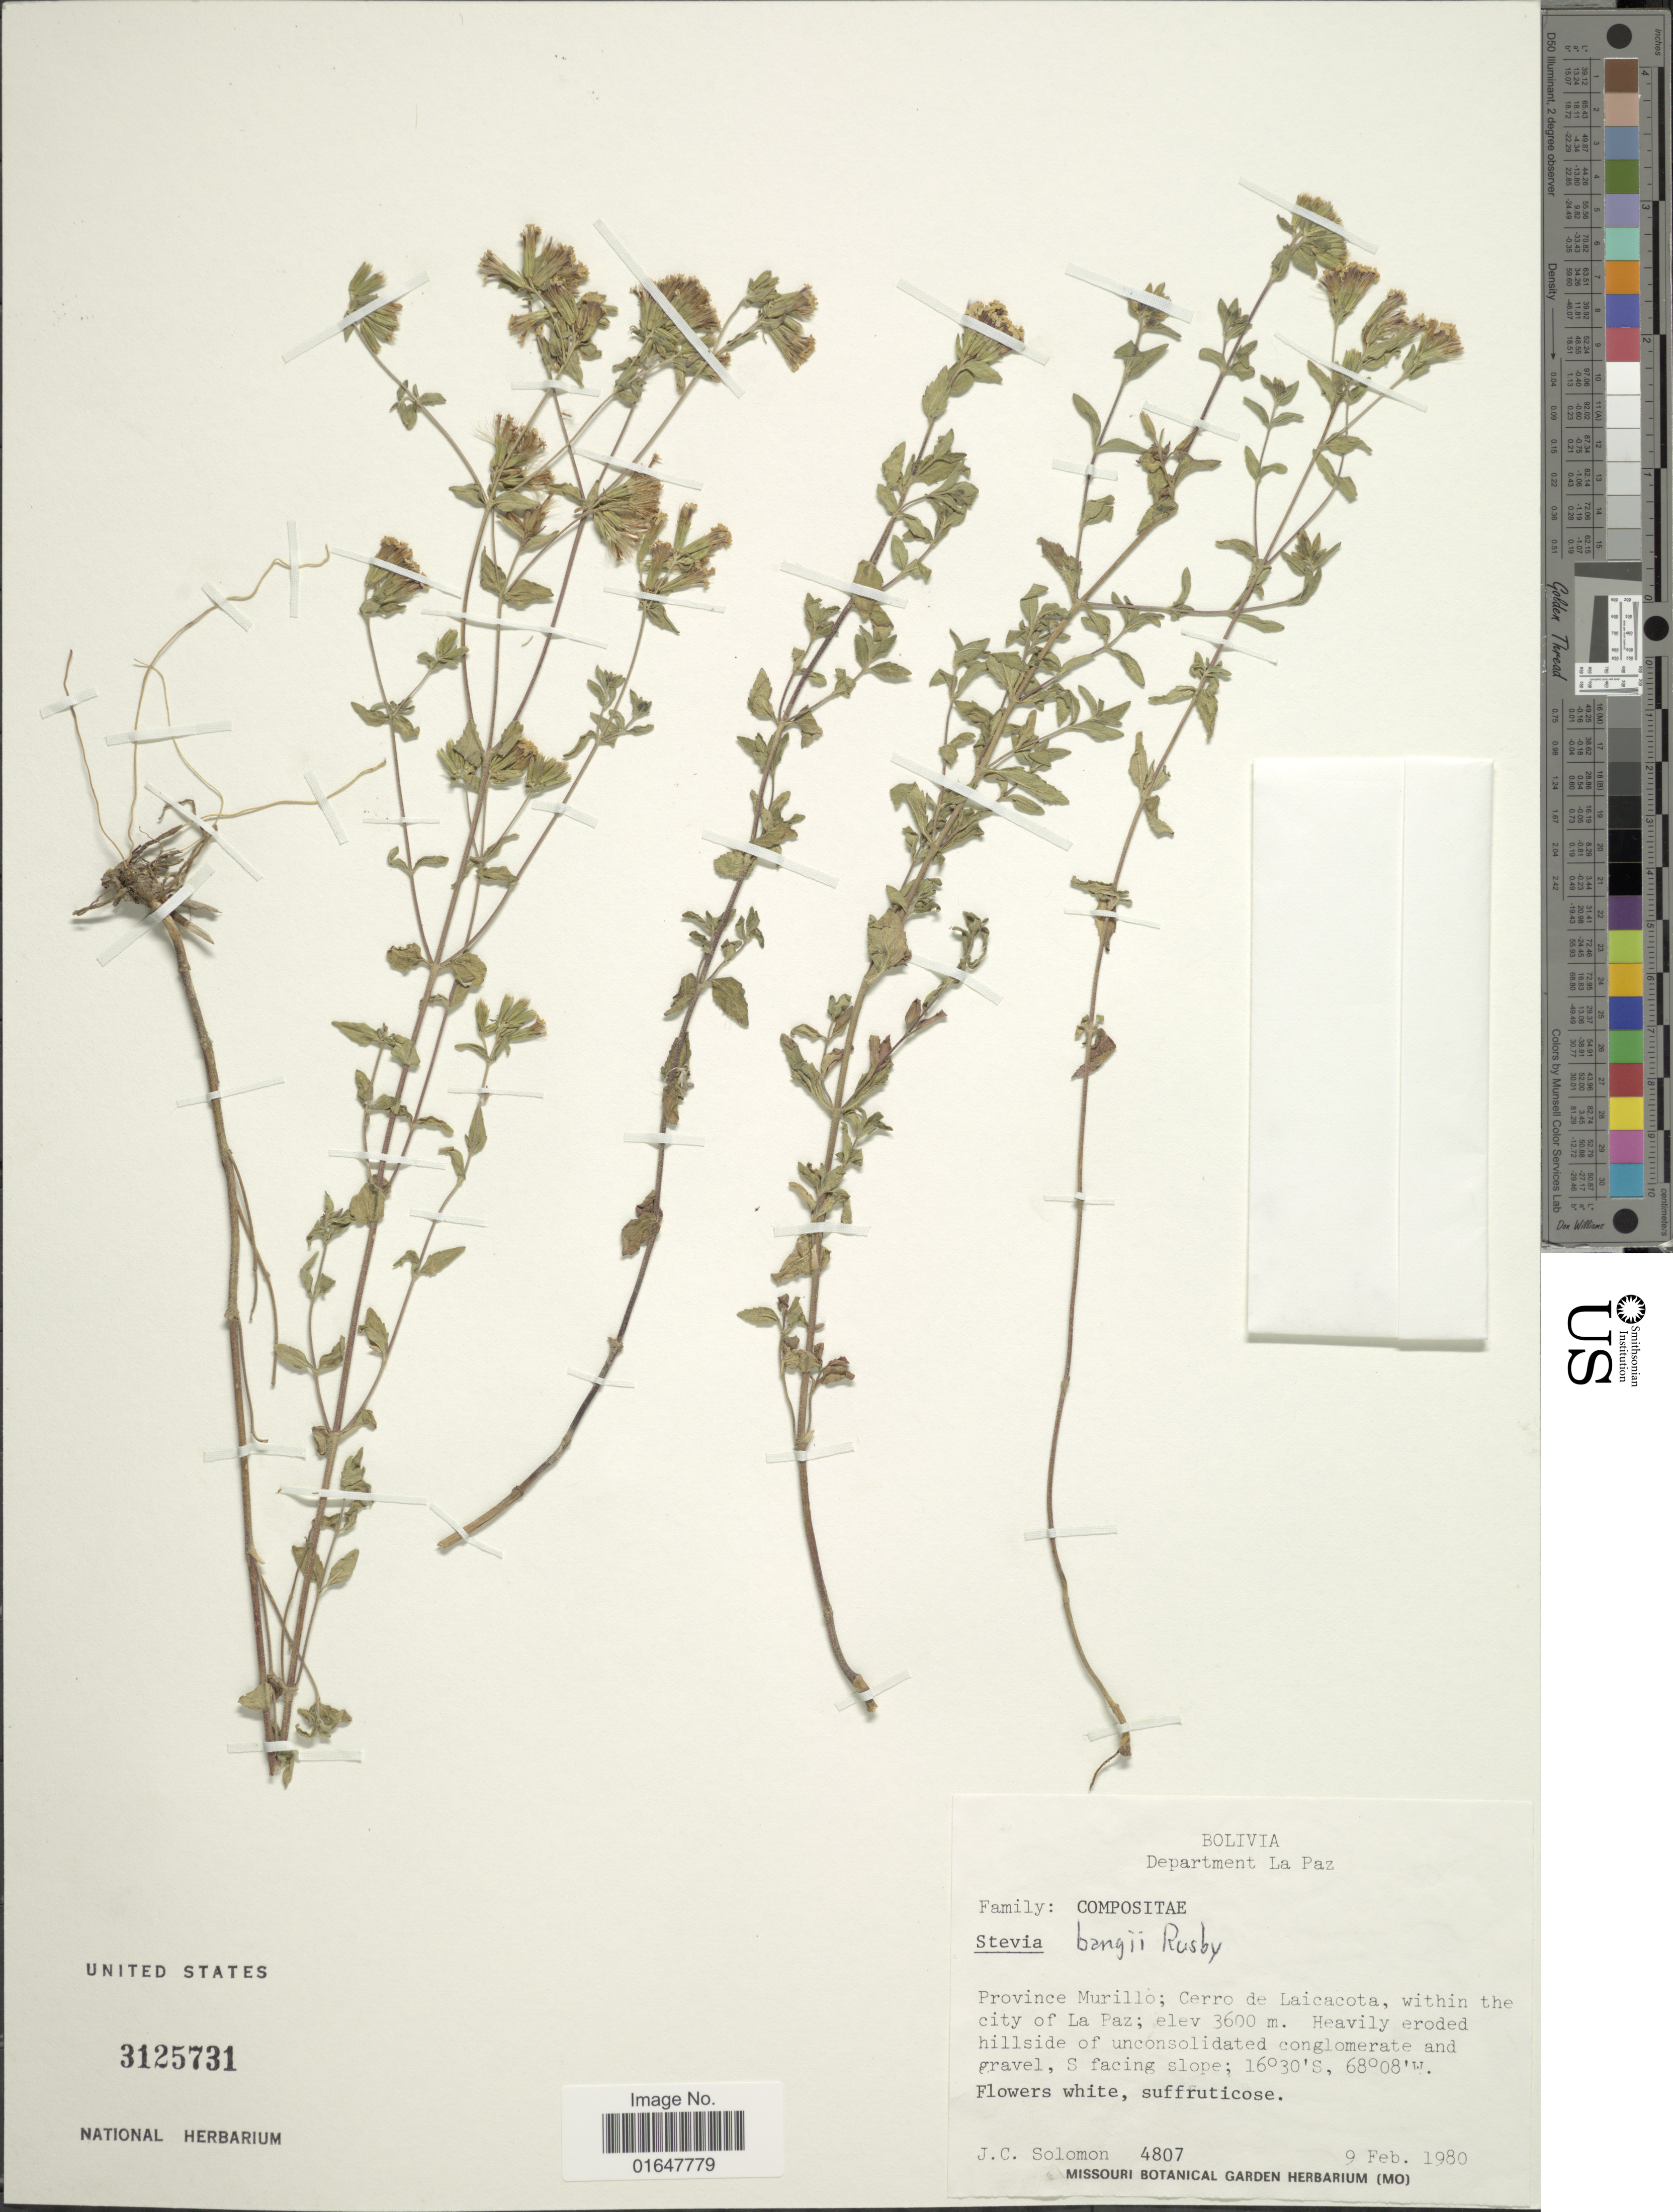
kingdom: Plantae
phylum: Tracheophyta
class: Magnoliopsida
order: Asterales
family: Asteraceae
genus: Stevia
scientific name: Stevia bangii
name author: Rusby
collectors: J. C. Solomon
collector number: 4807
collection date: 1980-02-09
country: Bolivia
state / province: La Paz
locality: Province Murillo, Cerro de Laicacota, within the city of La Paz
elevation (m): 3600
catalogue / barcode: US 3125731